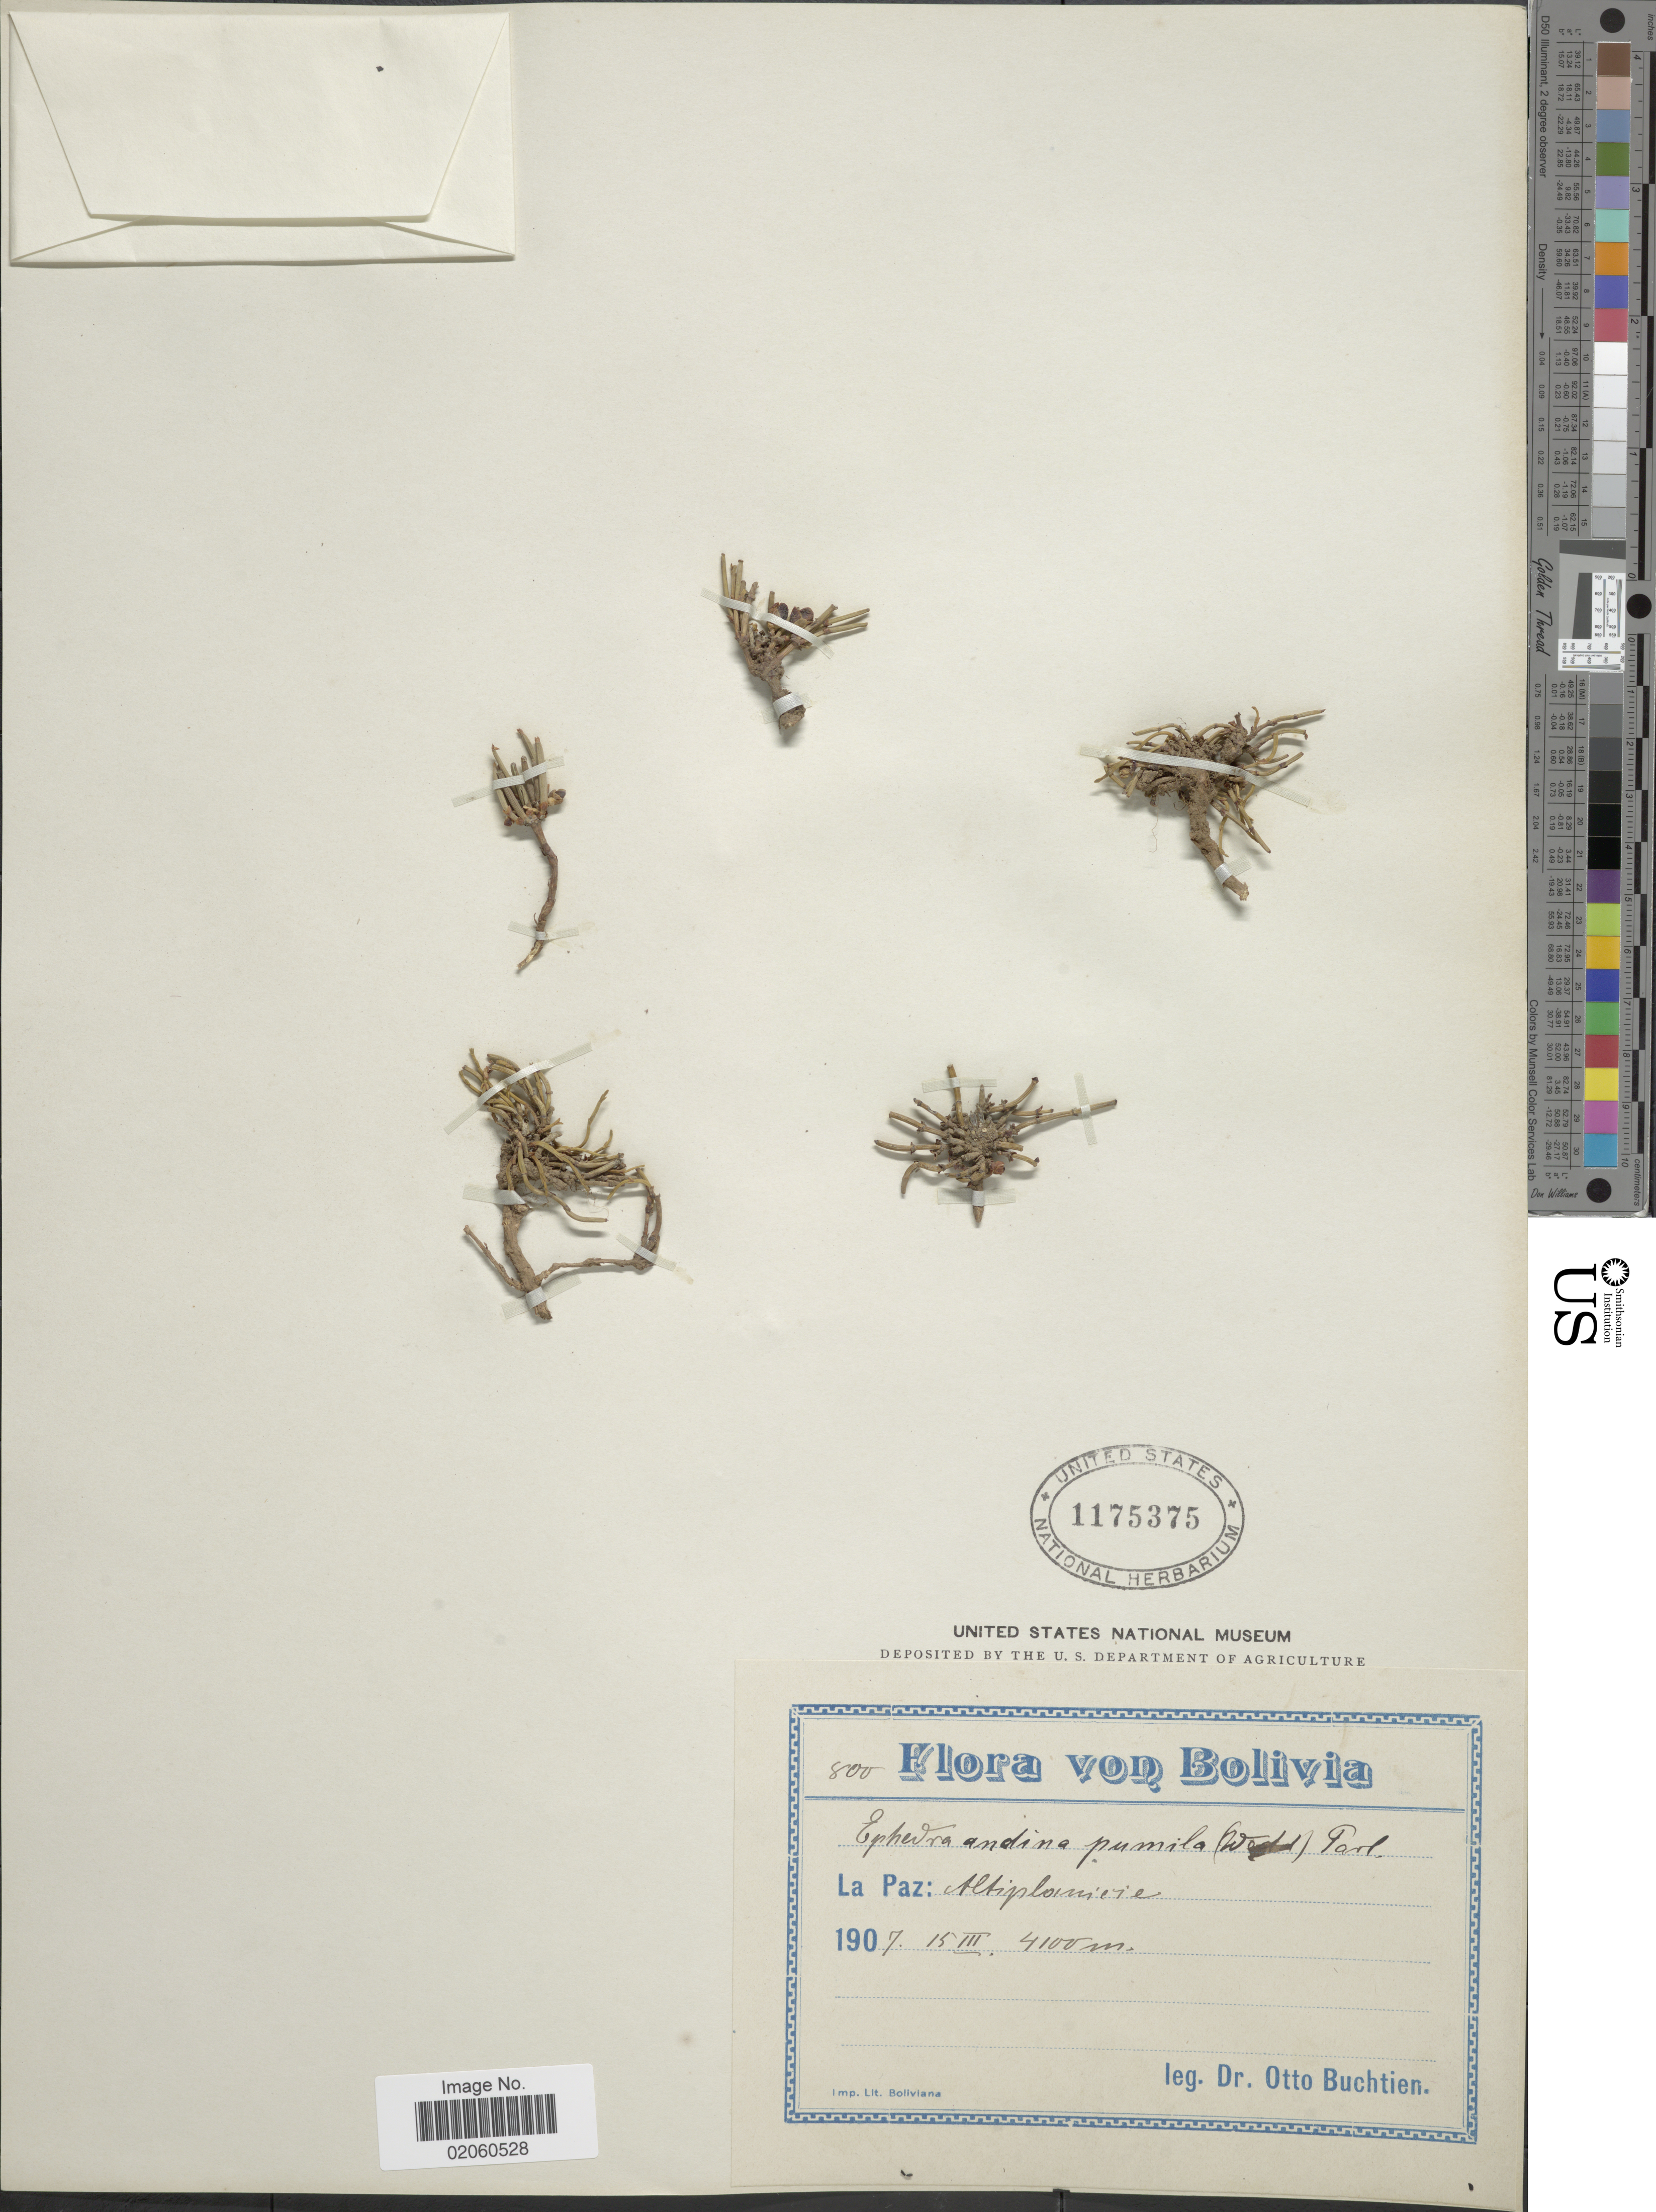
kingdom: Plantae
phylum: Tracheophyta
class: Gnetopsida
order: Ephedrales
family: Ephedraceae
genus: Ephedra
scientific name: Ephedra rupestris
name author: Benth.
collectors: O. Buchtien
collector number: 800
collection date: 1907-03-15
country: Bolivia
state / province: La Paz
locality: Altiplaniere.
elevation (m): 4100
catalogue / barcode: US 1175375